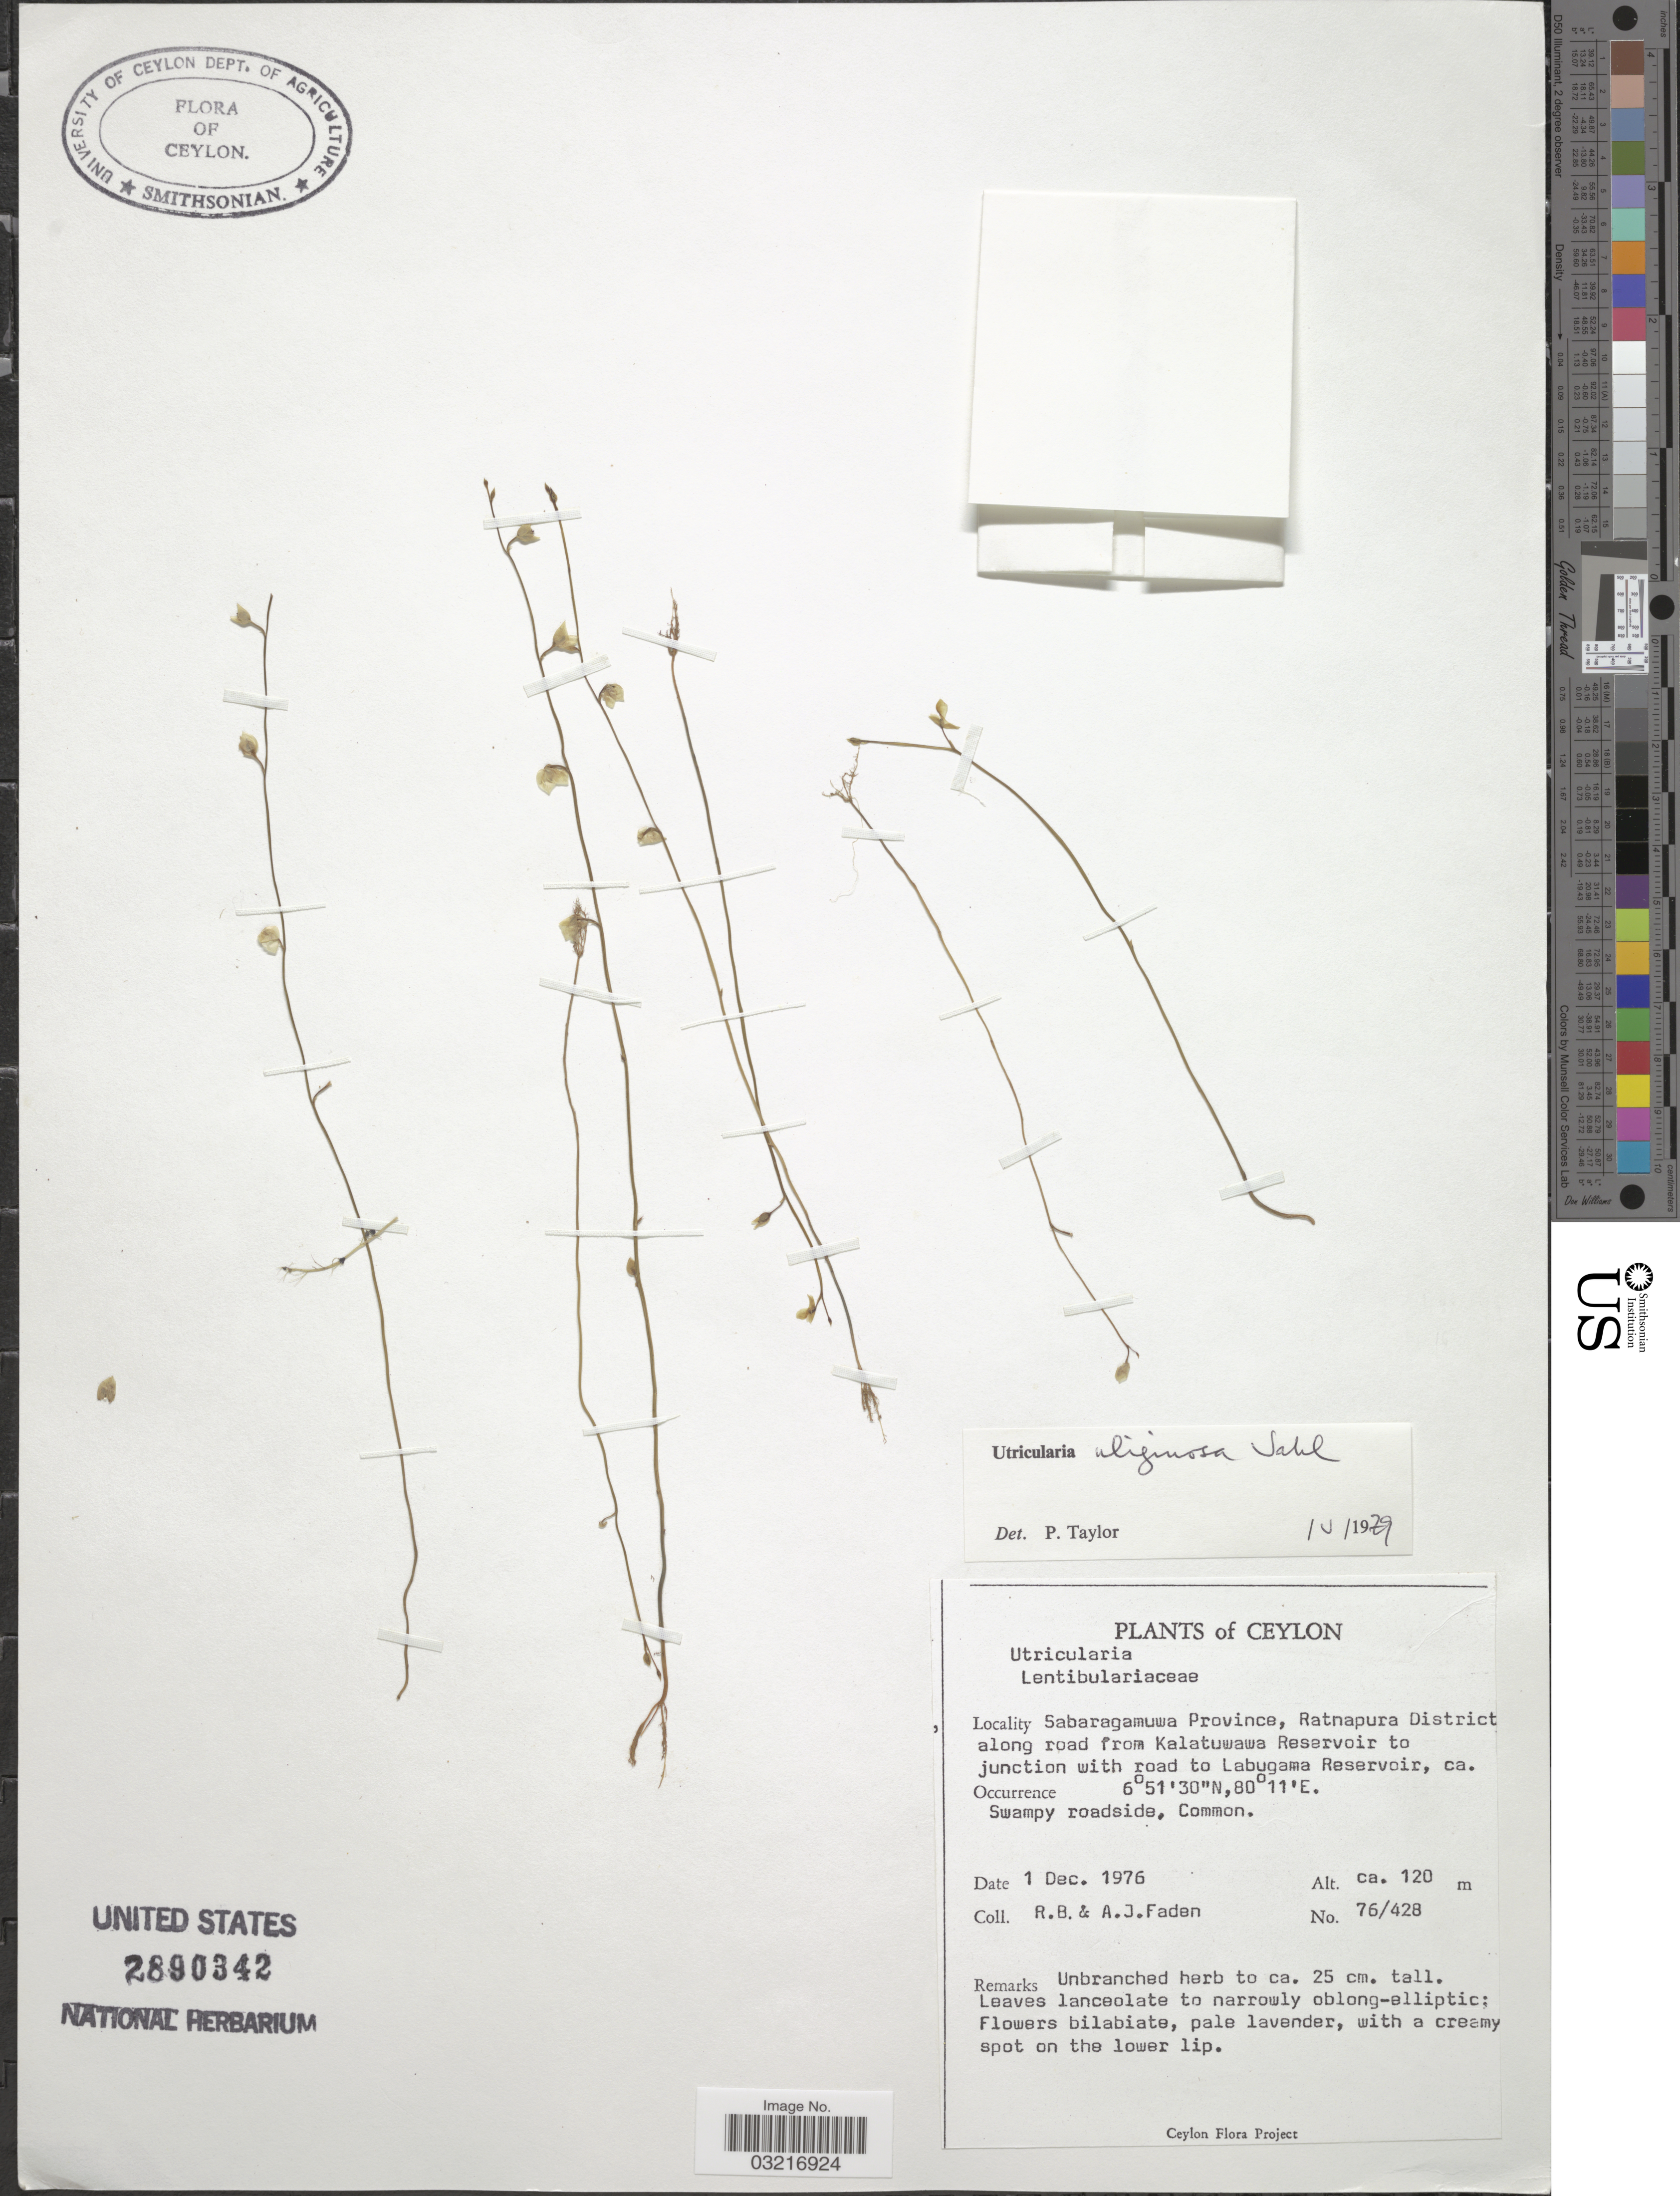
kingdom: Plantae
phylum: Tracheophyta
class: Magnoliopsida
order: Lamiales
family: Lentibulariaceae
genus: Utricularia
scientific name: Utricularia uliginosa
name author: Vahl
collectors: R. B. Faden & A. J. Faden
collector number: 76/428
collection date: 1976-12-01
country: Sri Lanka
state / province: Sabaragamuwa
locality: Ceylon, Ratnapura District along road from Kalatuwawa Reservoir to junction with road to Labugama Reservoir.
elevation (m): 120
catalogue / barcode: US 2890342